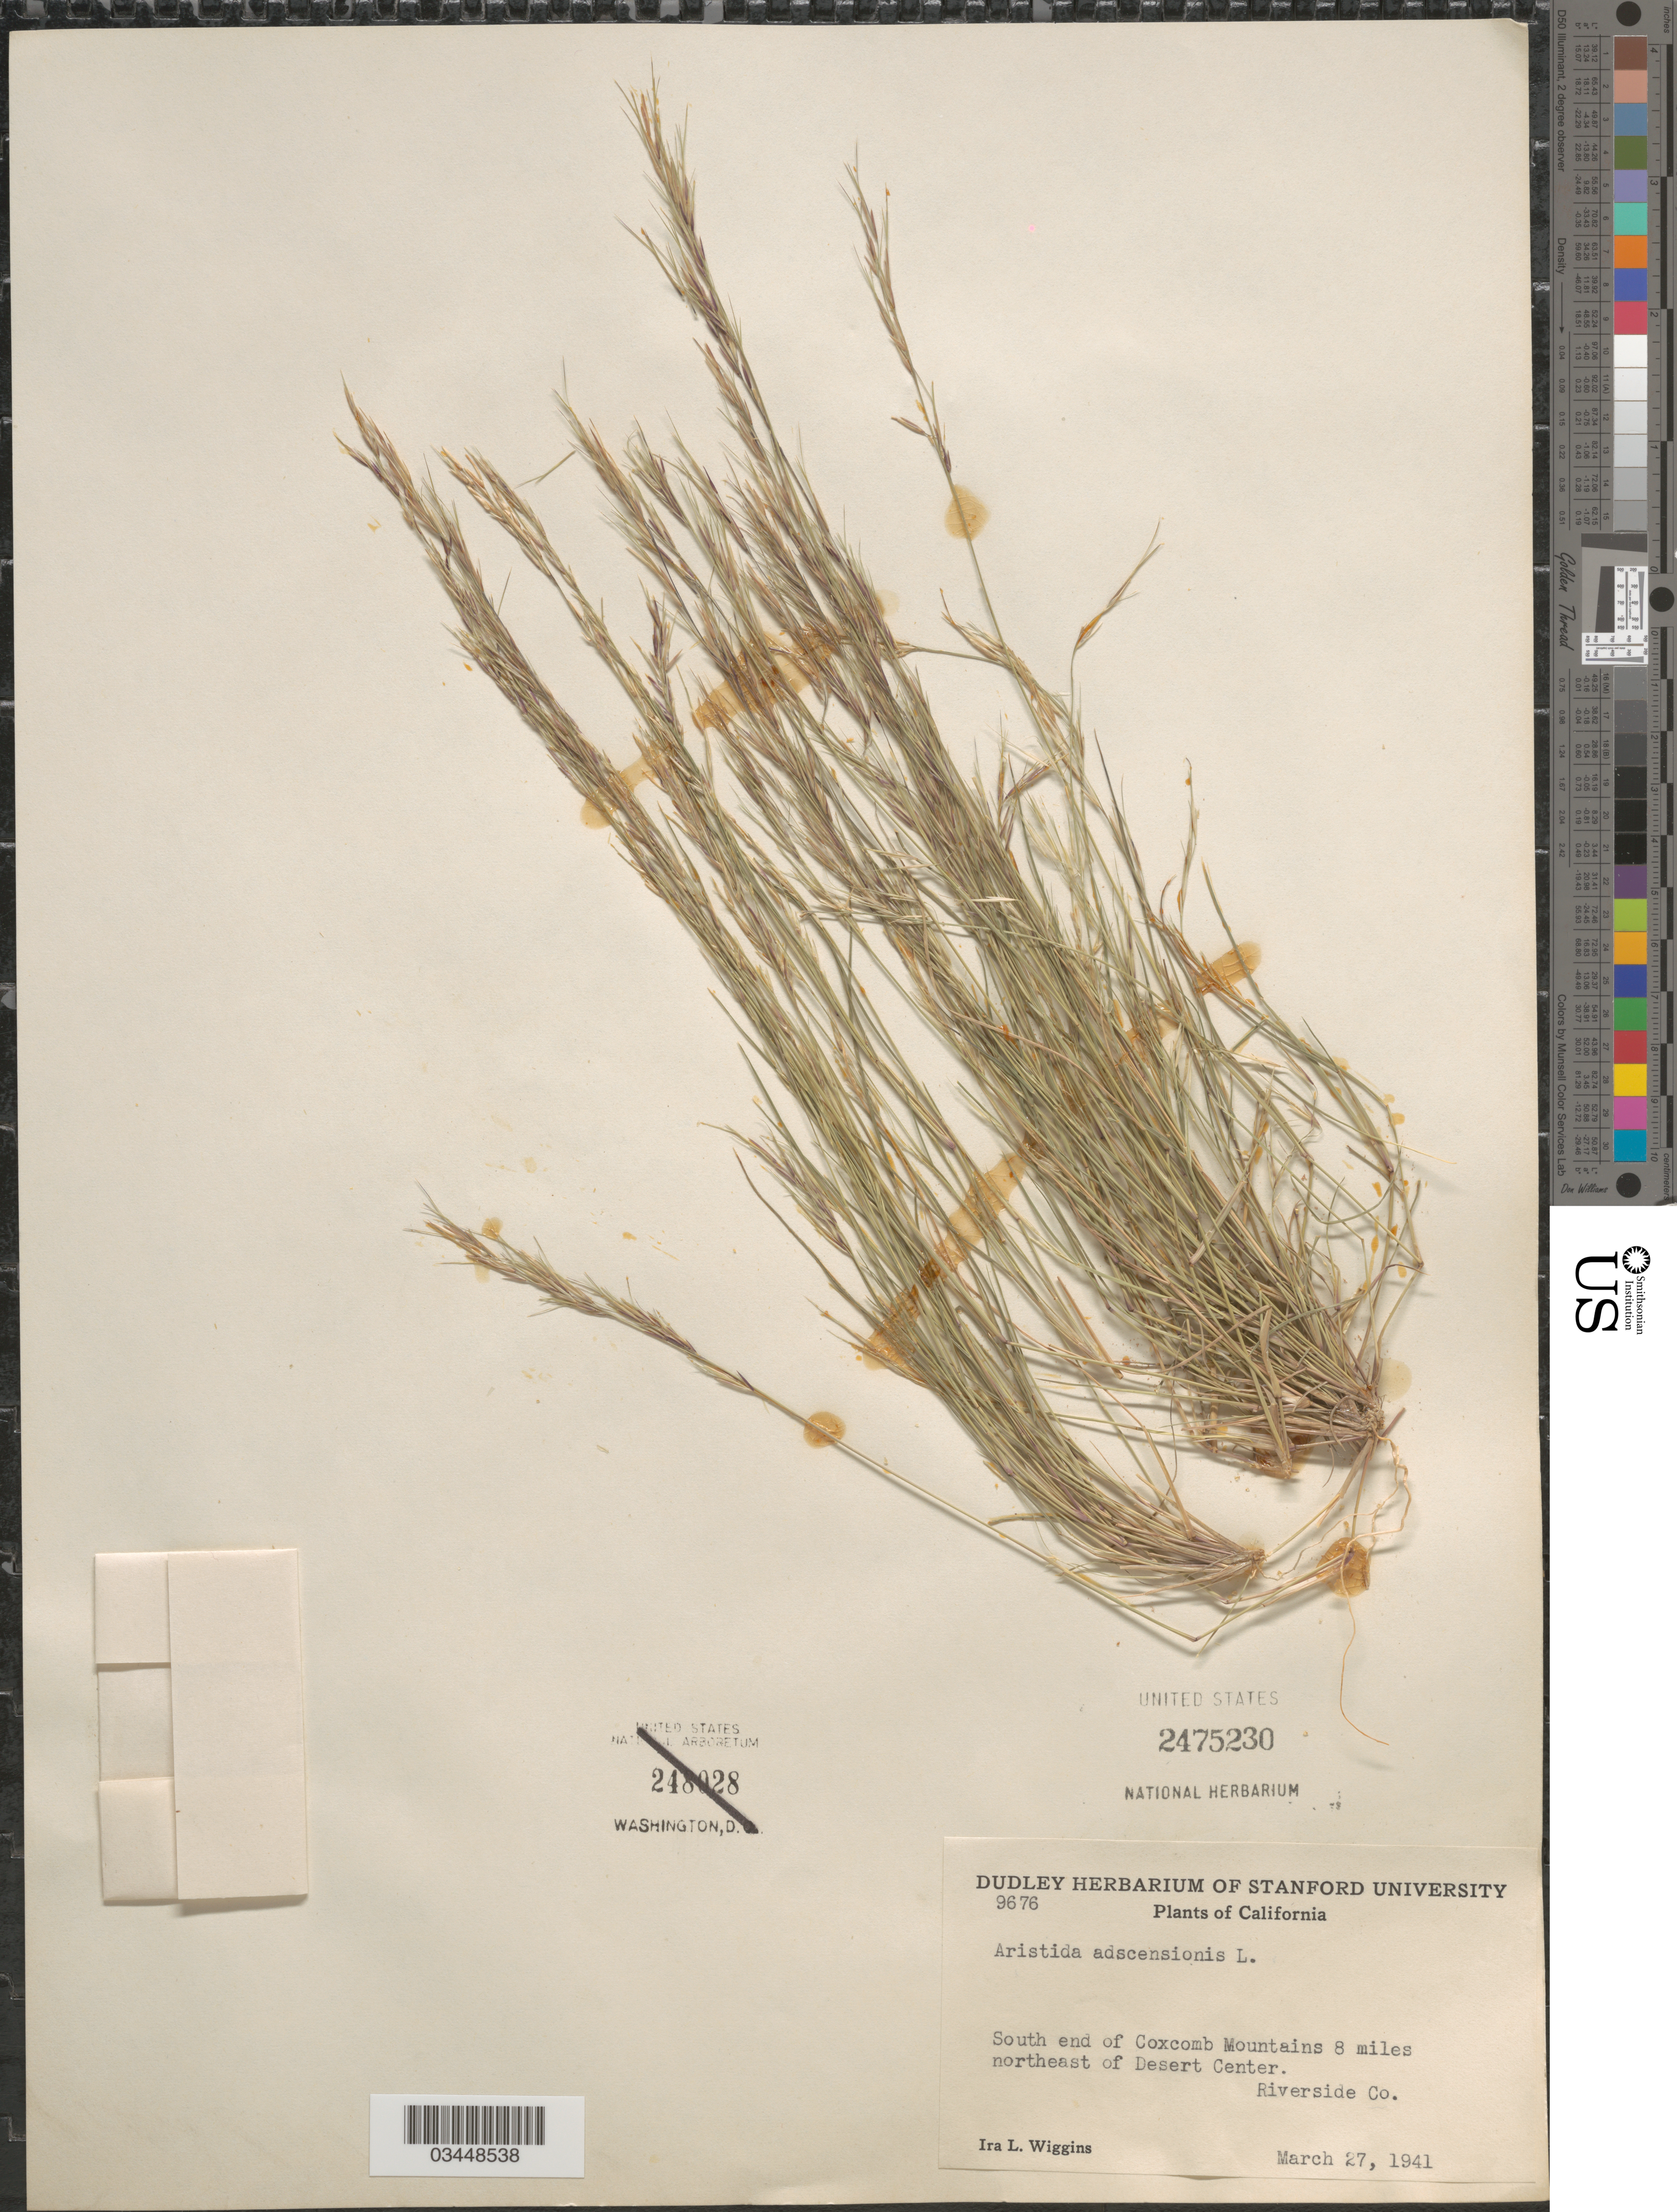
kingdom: Plantae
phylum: Tracheophyta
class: Liliopsida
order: Poales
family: Poaceae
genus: Aristida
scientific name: Aristida adscensionis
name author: L.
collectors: I. L. Wiggins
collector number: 9676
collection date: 1941-03-27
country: United States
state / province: California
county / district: Riverside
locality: South end of Coxcomb Mountains 8 miles northeast of Desert Center. Riverside Co.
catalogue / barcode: US 2475230